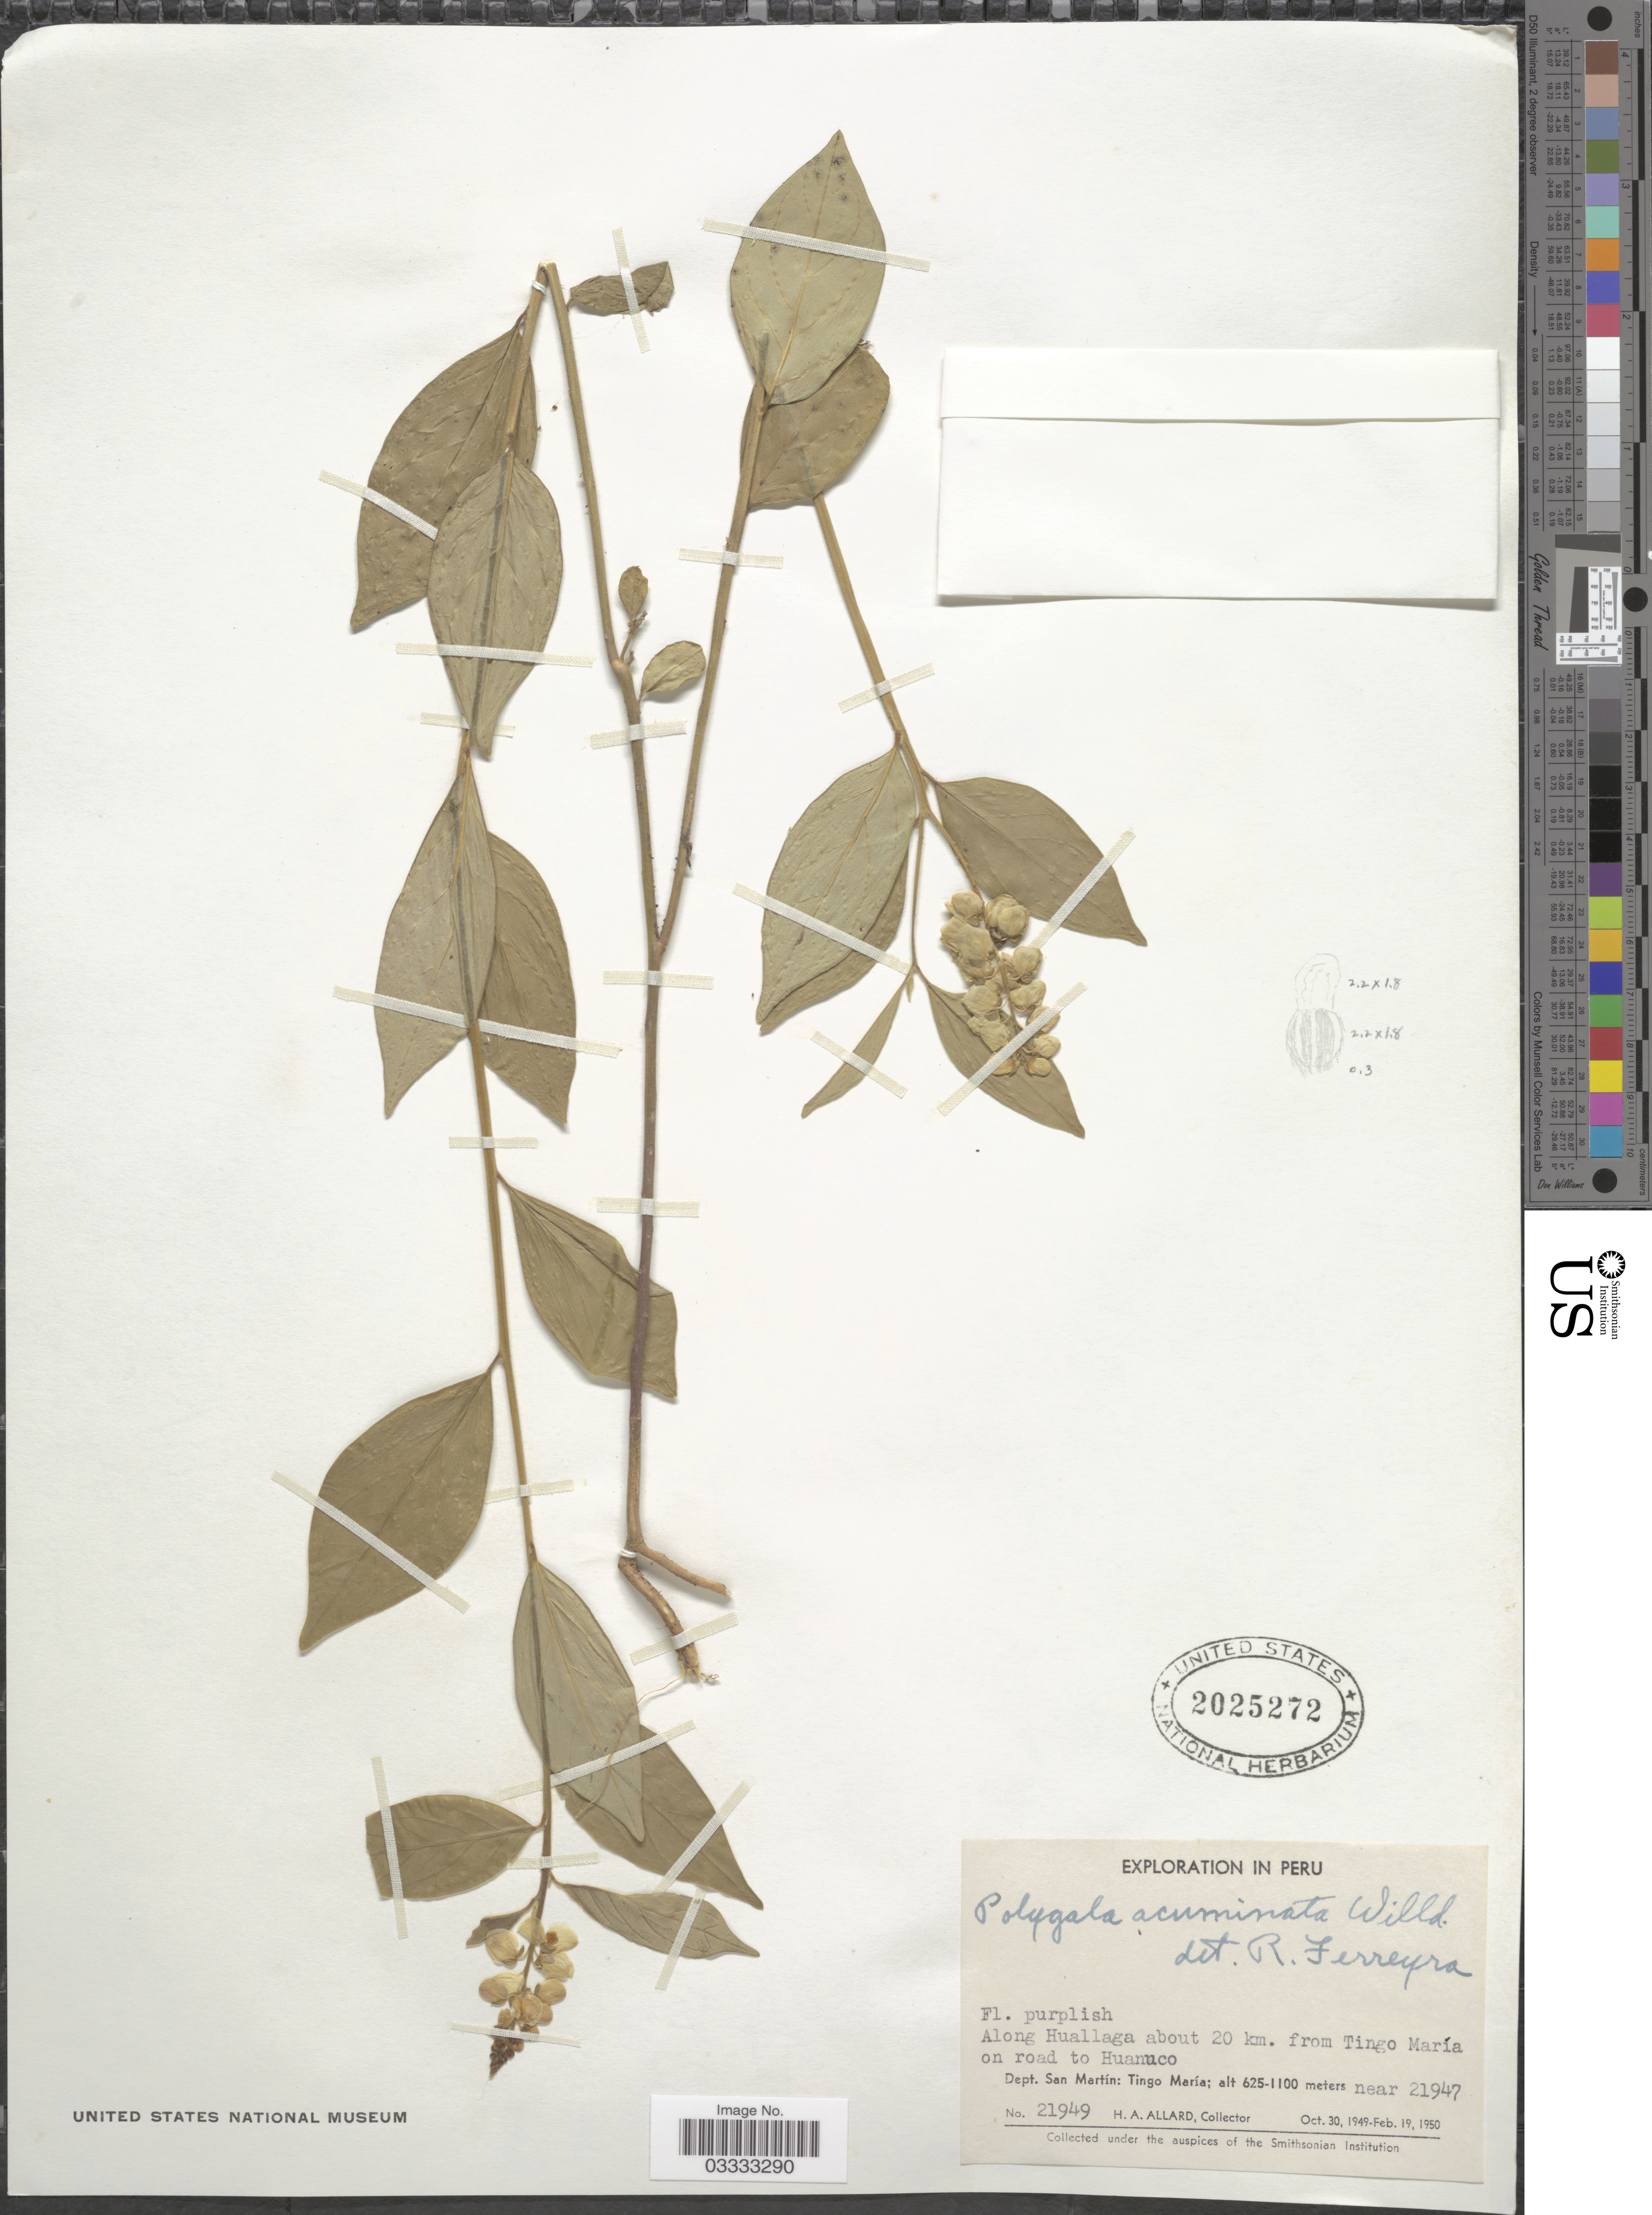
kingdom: Plantae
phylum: Tracheophyta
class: Magnoliopsida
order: Fabales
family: Polygalaceae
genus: Asemeia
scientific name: Asemeia acuminata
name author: (Willd.) J.F.B. Pastore & J.R. Abbott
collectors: H. A. Allard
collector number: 21949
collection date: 1949-10-30/1950-02-19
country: Peru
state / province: San Martín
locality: Along Huallaga about 20 km. from Tingo María on road to Huanuco. Dept. San Martín: Tingo María. Near 21947.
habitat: along river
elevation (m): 625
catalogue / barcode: US 2025272